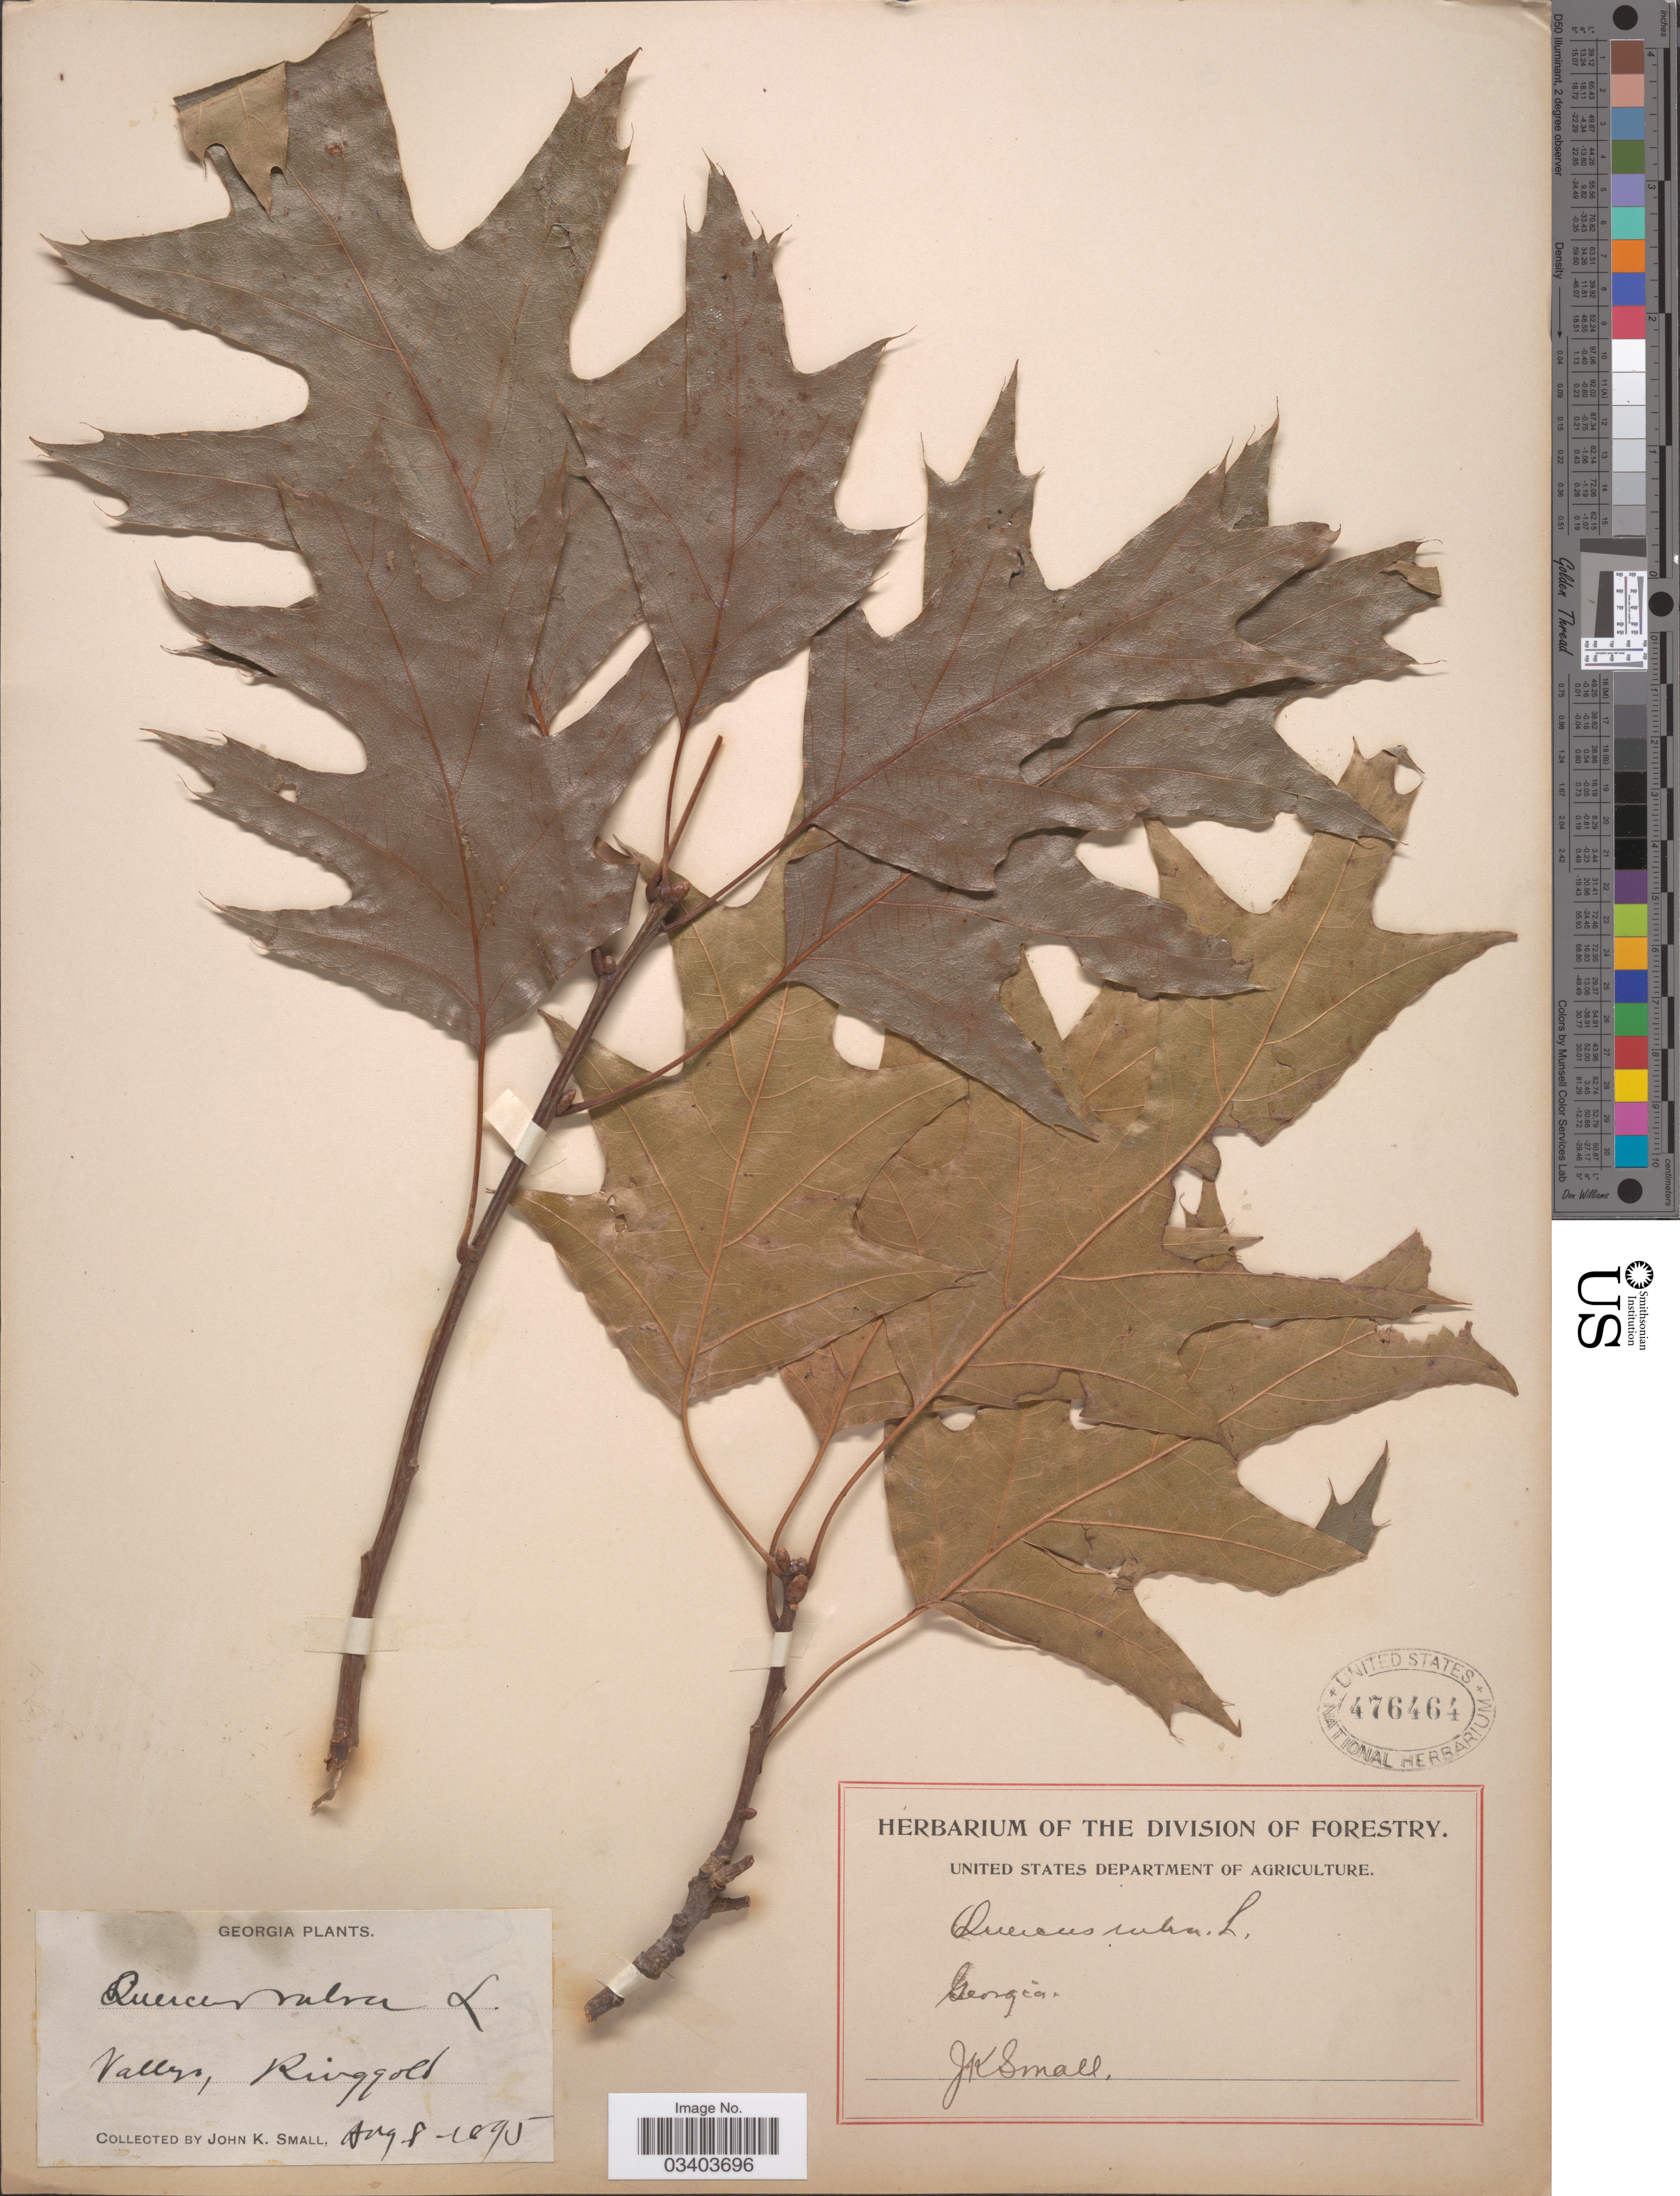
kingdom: Plantae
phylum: Tracheophyta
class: Magnoliopsida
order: Fagales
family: Fagaceae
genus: Quercus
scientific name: Quercus borealis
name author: F. Michx.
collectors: J. K. Small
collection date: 1895-08-08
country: United States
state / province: Georgia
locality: Valleys, Ringgold.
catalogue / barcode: US 476464